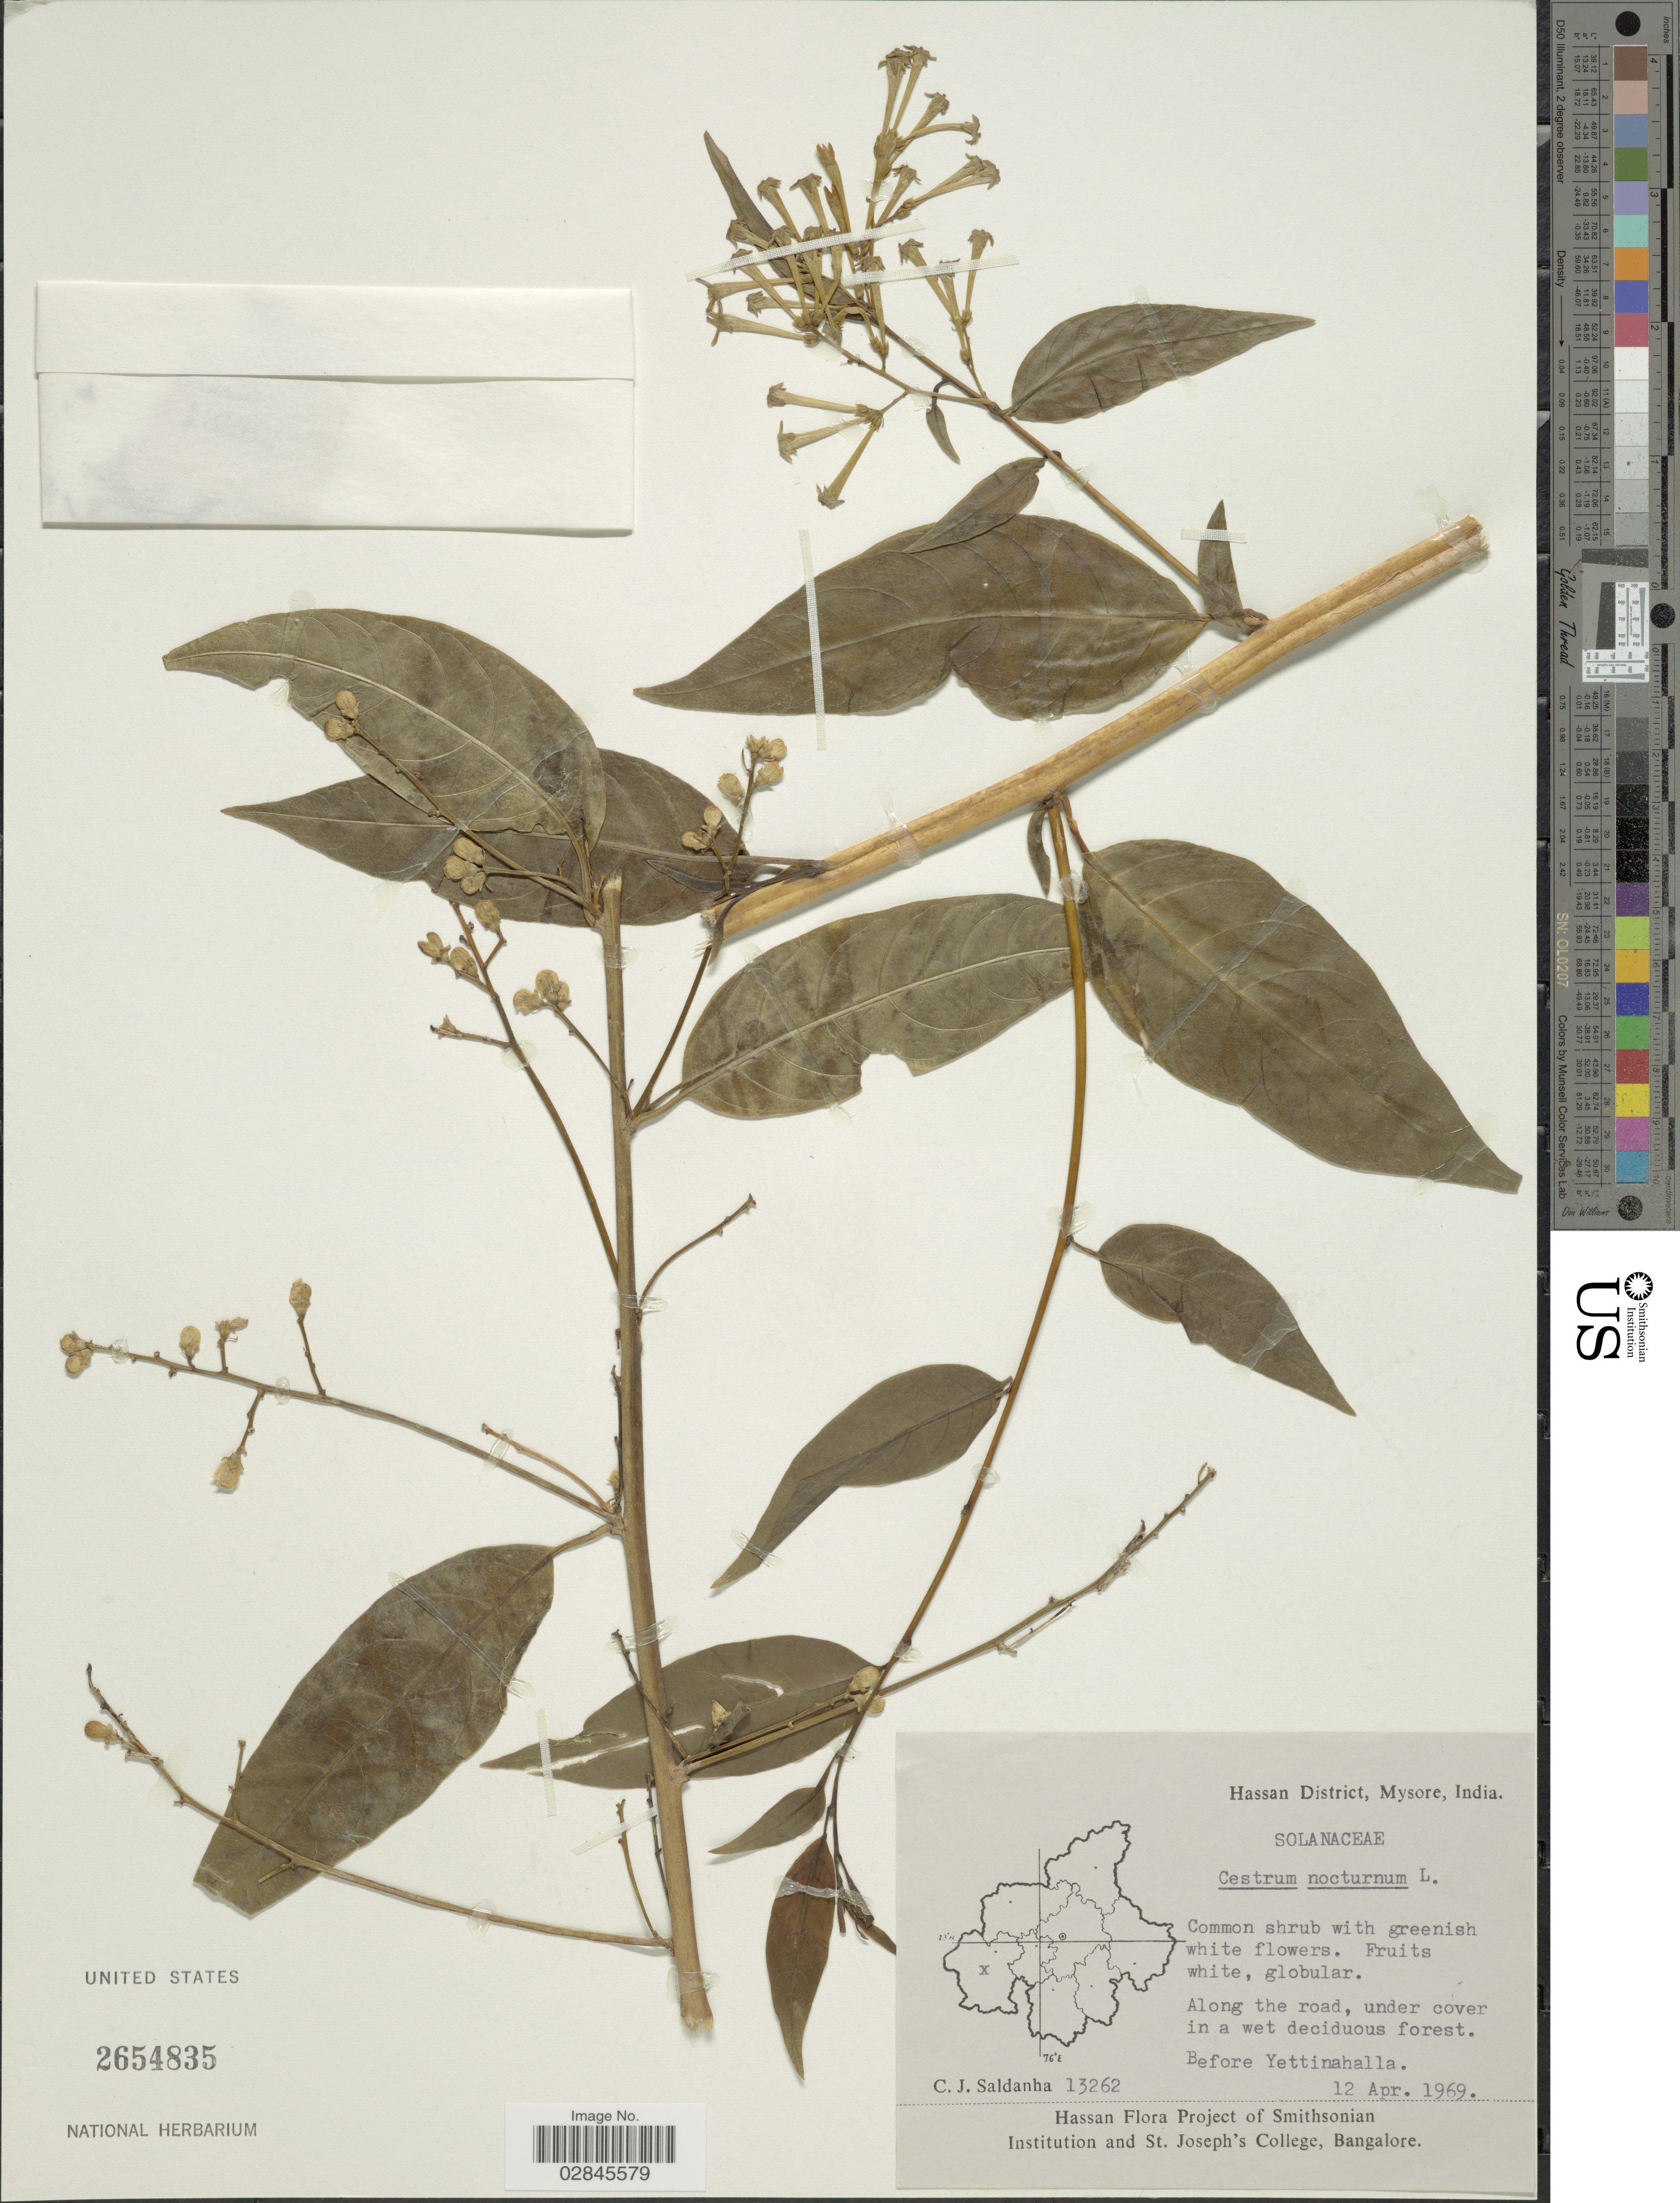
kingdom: Plantae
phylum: Tracheophyta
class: Magnoliopsida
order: Solanales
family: Solanaceae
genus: Cestrum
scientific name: Cestrum nocturnum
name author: L.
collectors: C. J. Saldanha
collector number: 13262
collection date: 1969-04-12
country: India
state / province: Karnataka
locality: Hassan District, Mysore. Before Yettinahalla.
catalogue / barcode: US 2654835